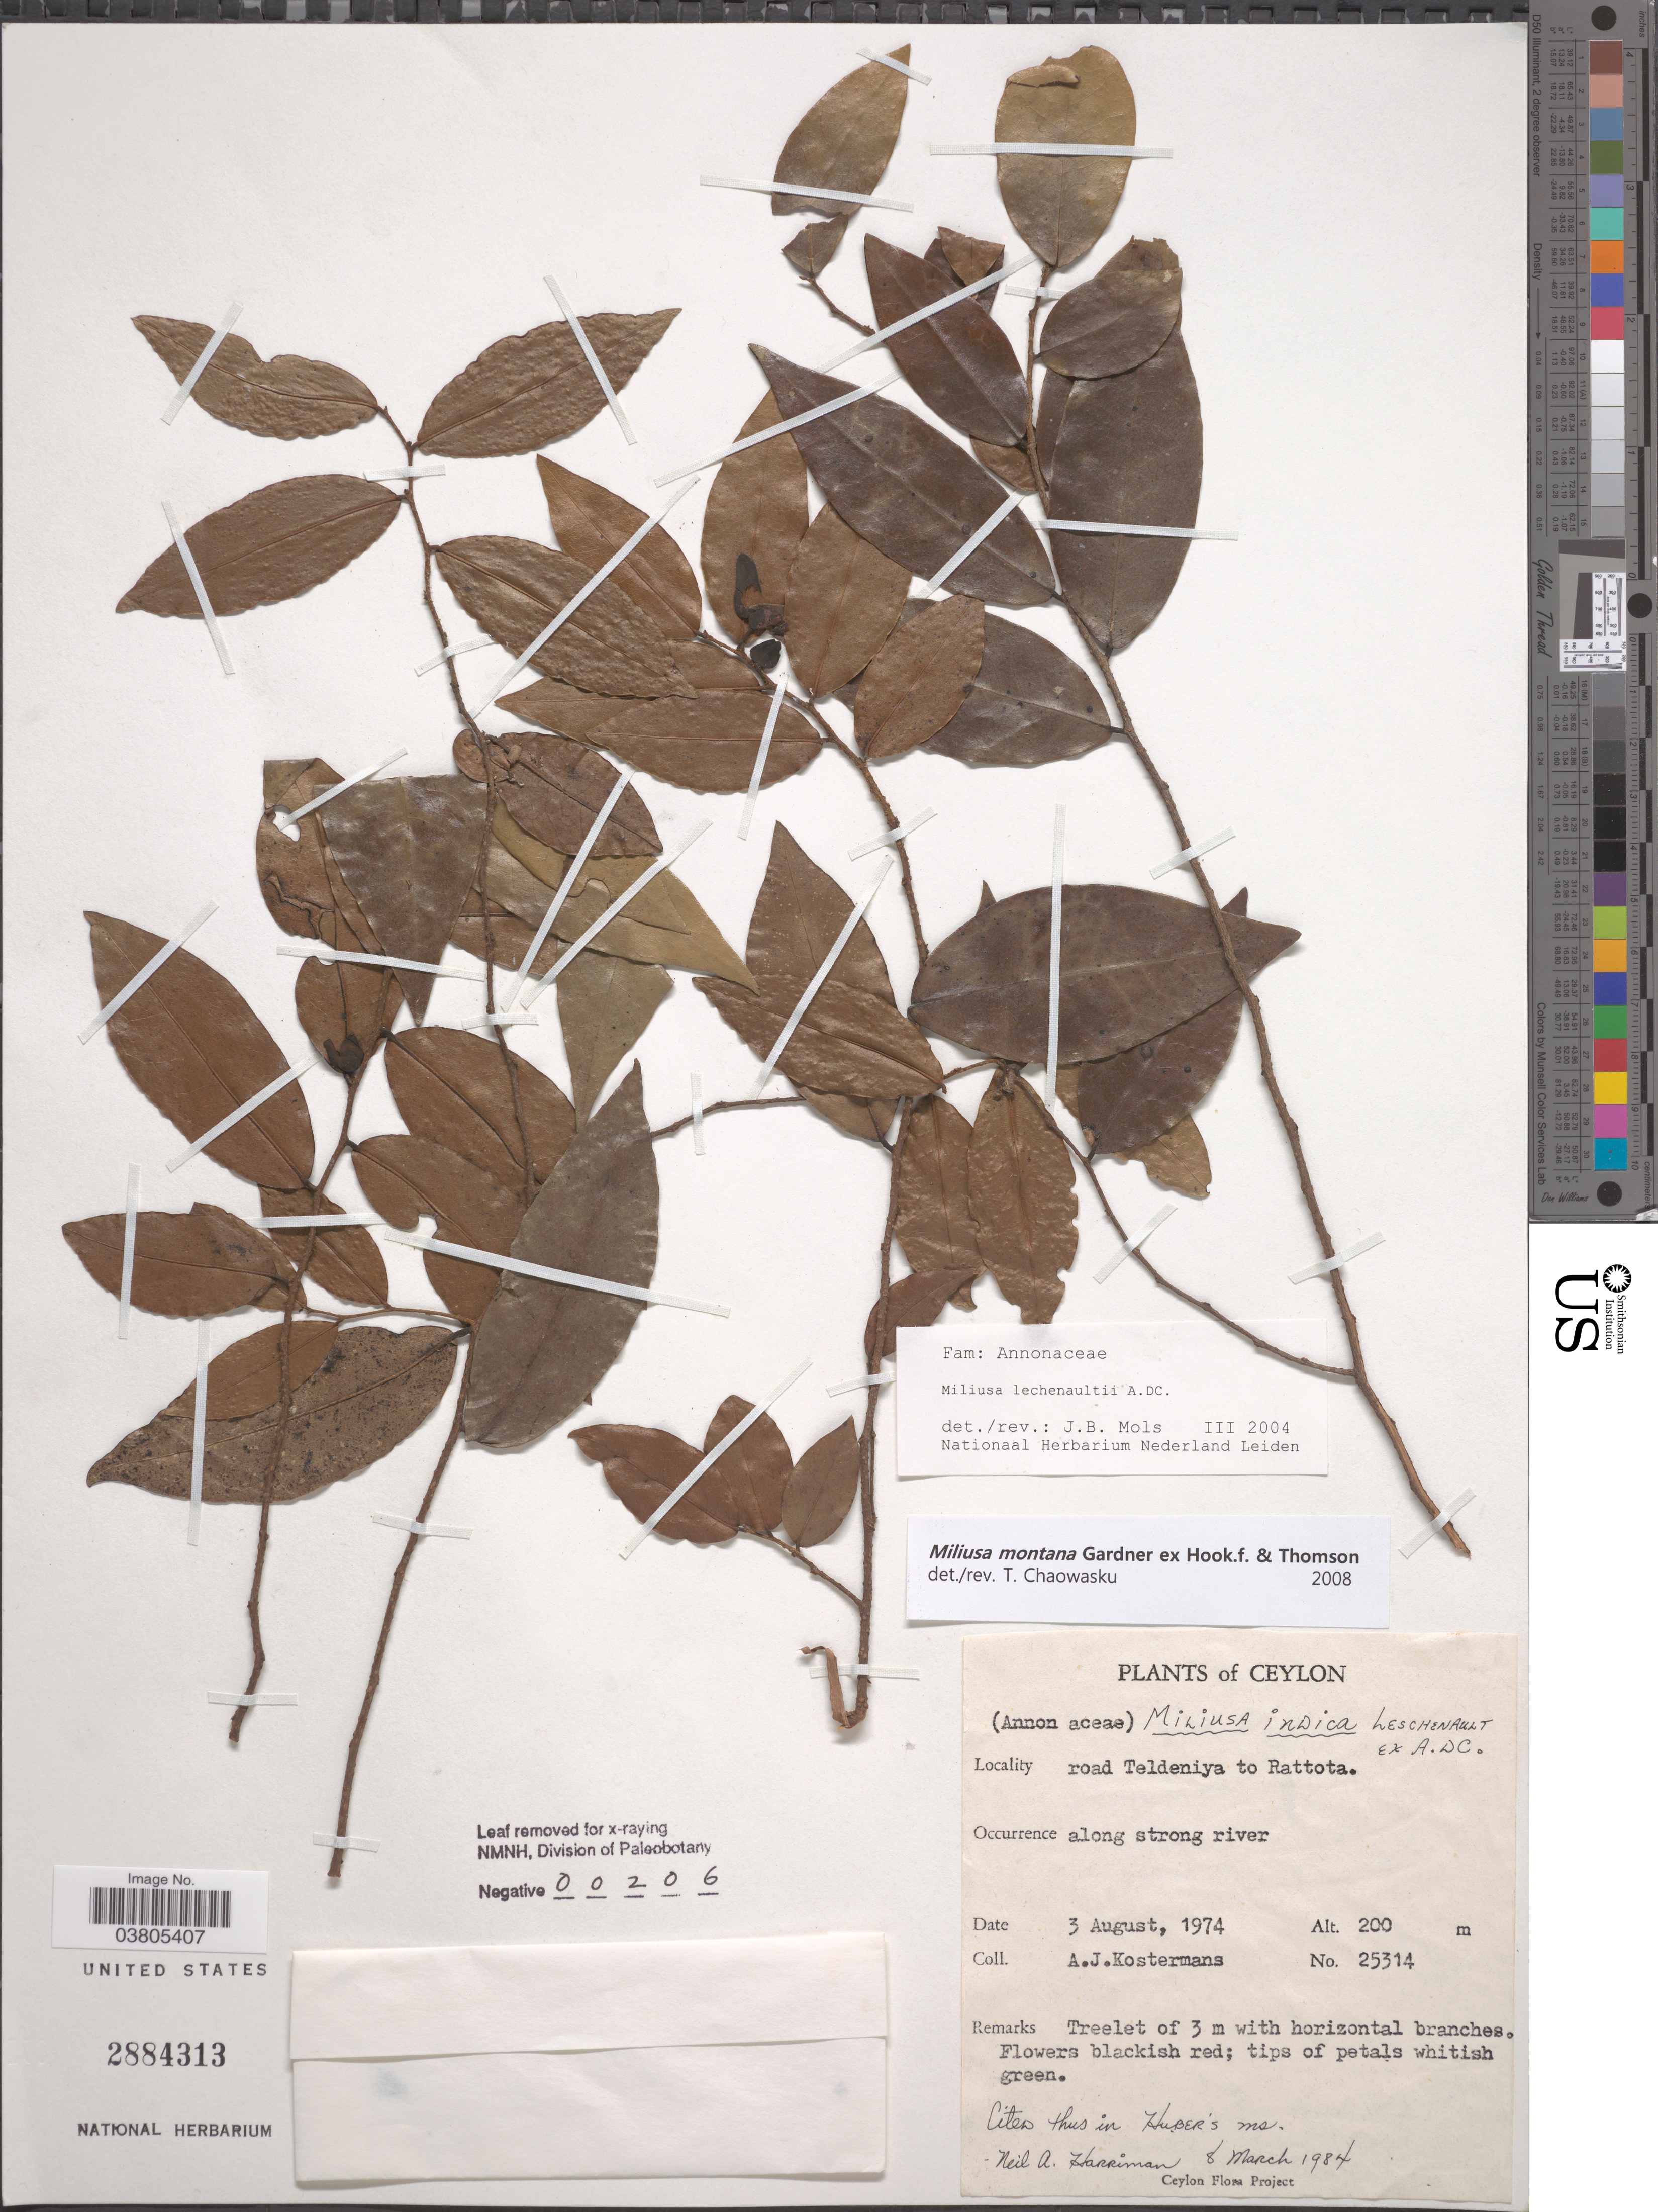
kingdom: Plantae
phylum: Tracheophyta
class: Magnoliopsida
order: Magnoliales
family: Annonaceae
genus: Miliusa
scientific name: Miliusa montana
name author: Gardner ex Hook. f. & Thomson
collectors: A. J. G. Kostermans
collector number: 25314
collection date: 1974-08-03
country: Sri Lanka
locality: Ceylon. Road Teldeniya to Rattota. Along strong river.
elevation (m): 200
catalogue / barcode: US 2884313